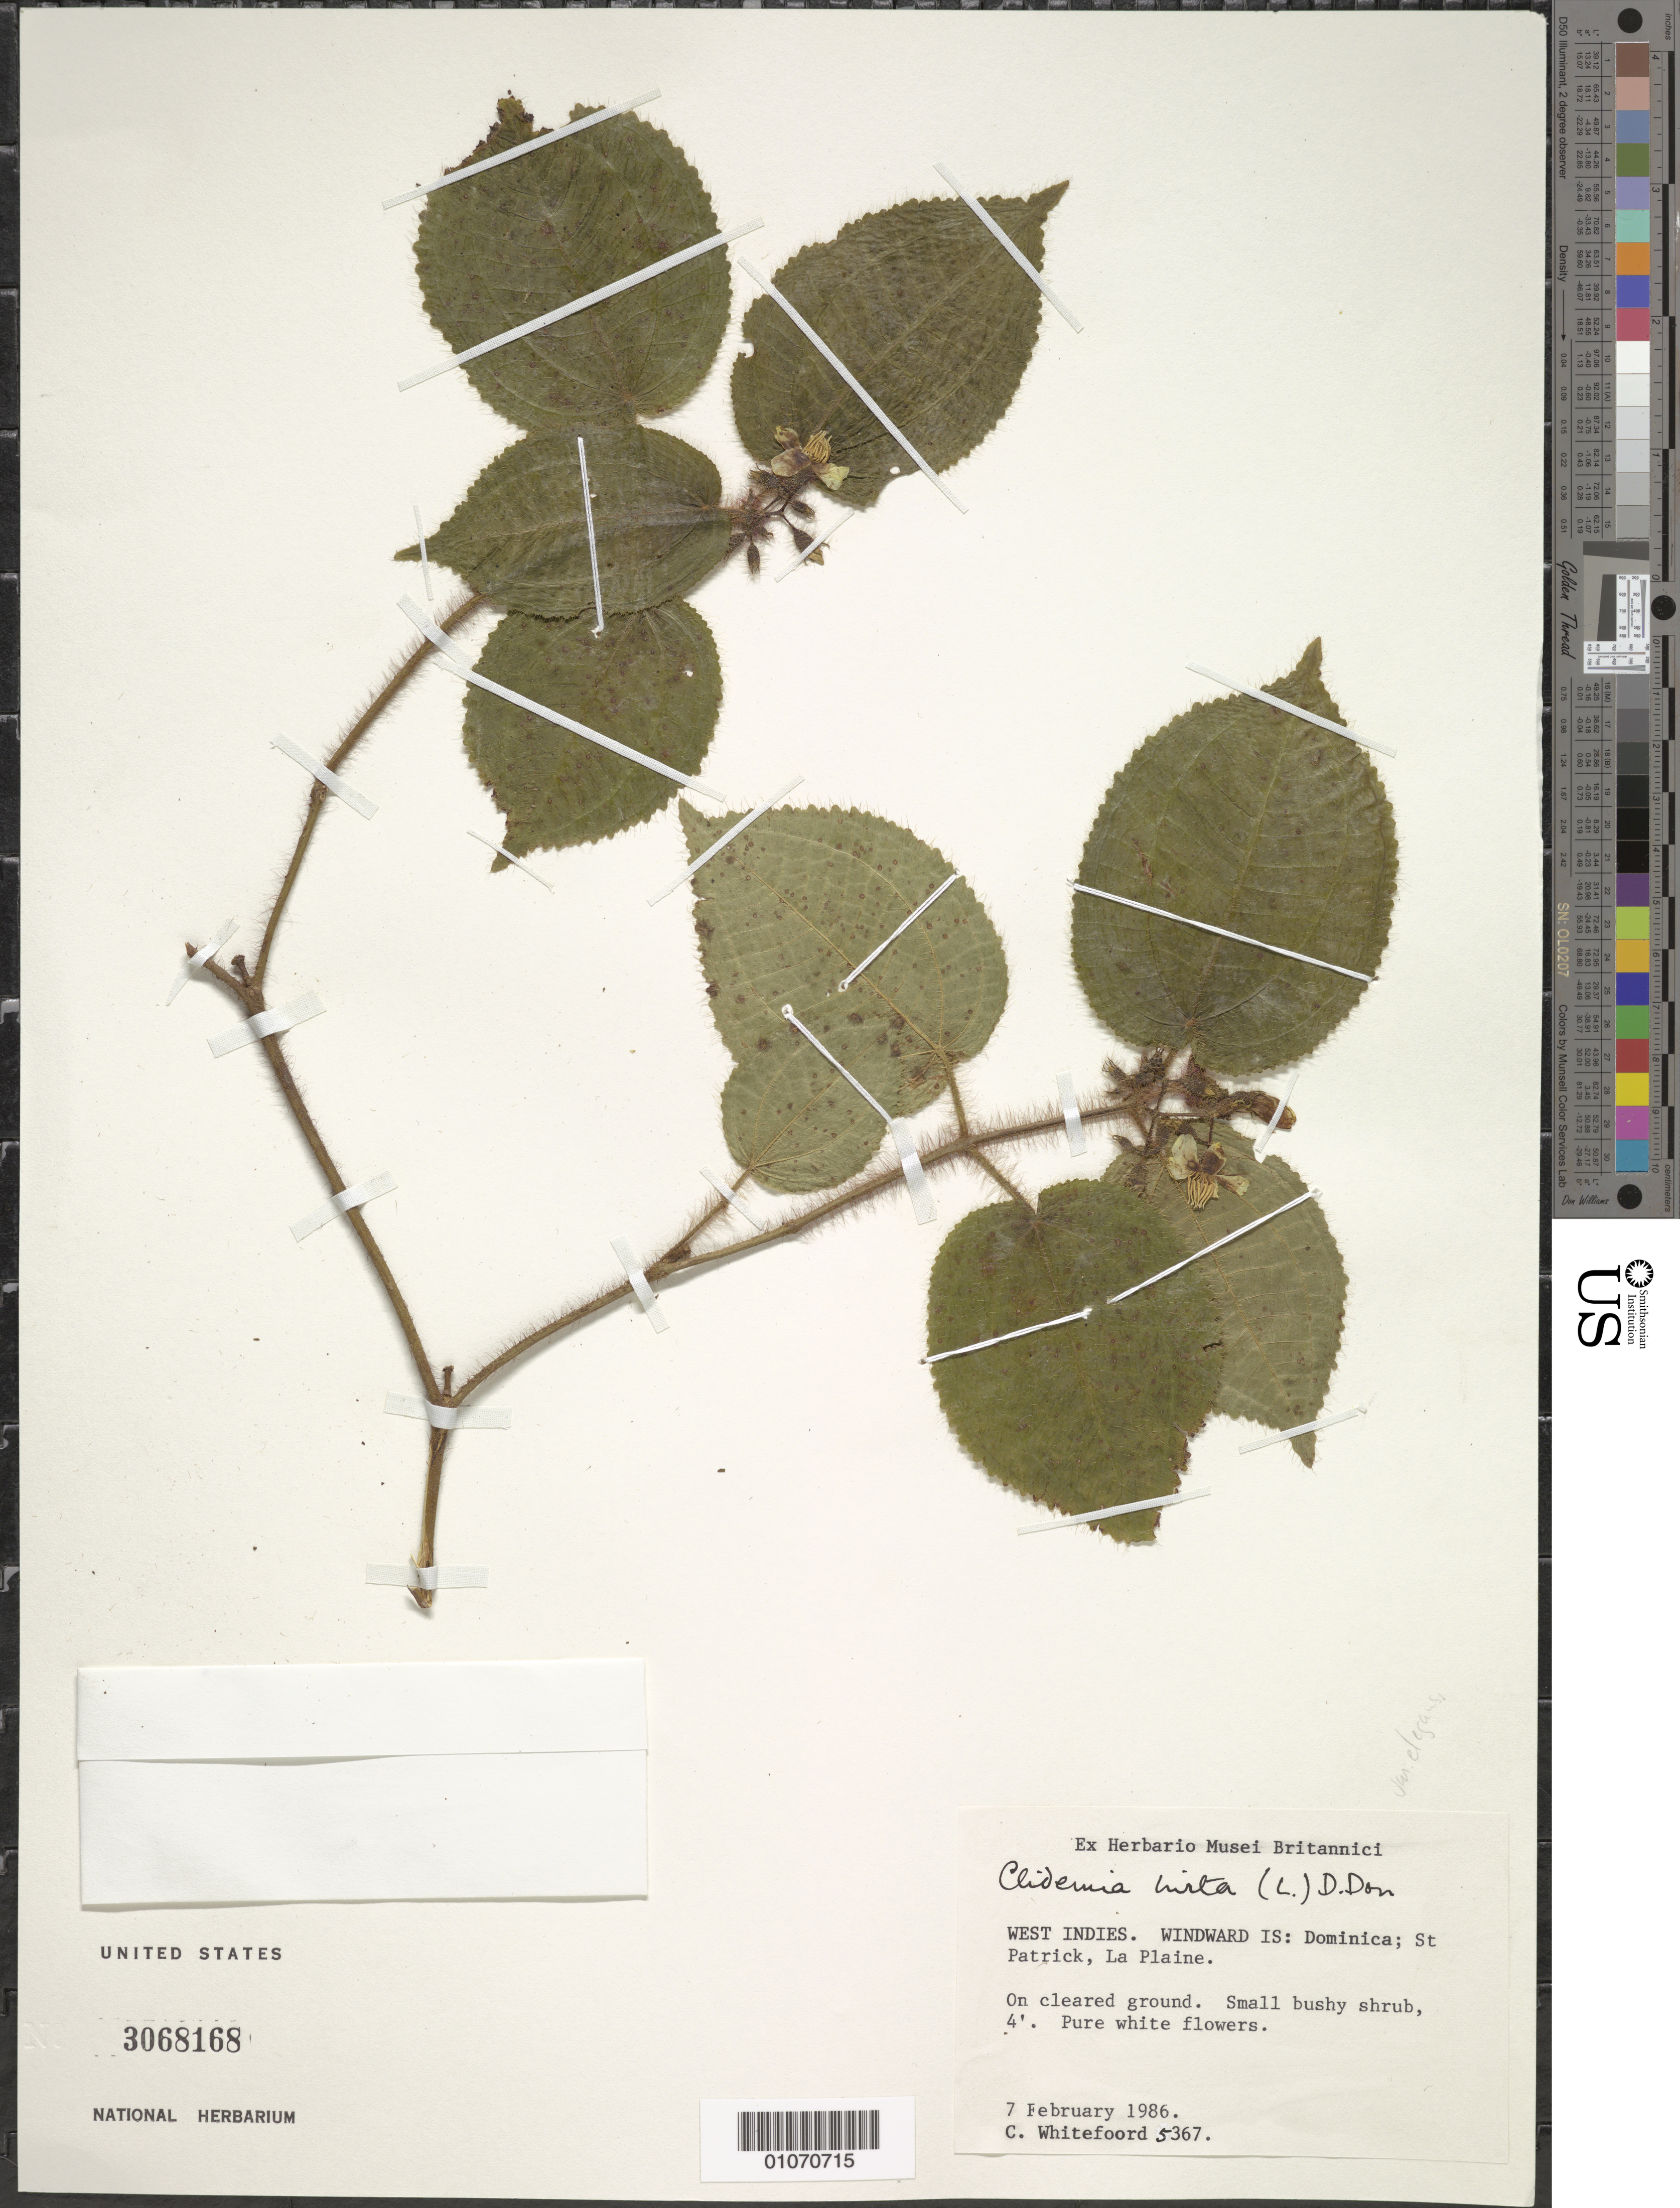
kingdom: Plantae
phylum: Tracheophyta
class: Magnoliopsida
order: Myrtales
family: Melastomataceae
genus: Clidemia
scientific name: Clidemia hirta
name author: (L.) D. Don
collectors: C. Whitefoord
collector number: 5367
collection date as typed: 07 Feb 1986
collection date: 1986-02-07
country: Dominica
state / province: St. Patrick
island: Dominica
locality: La Plaine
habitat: On cleared ground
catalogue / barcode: US 3068168